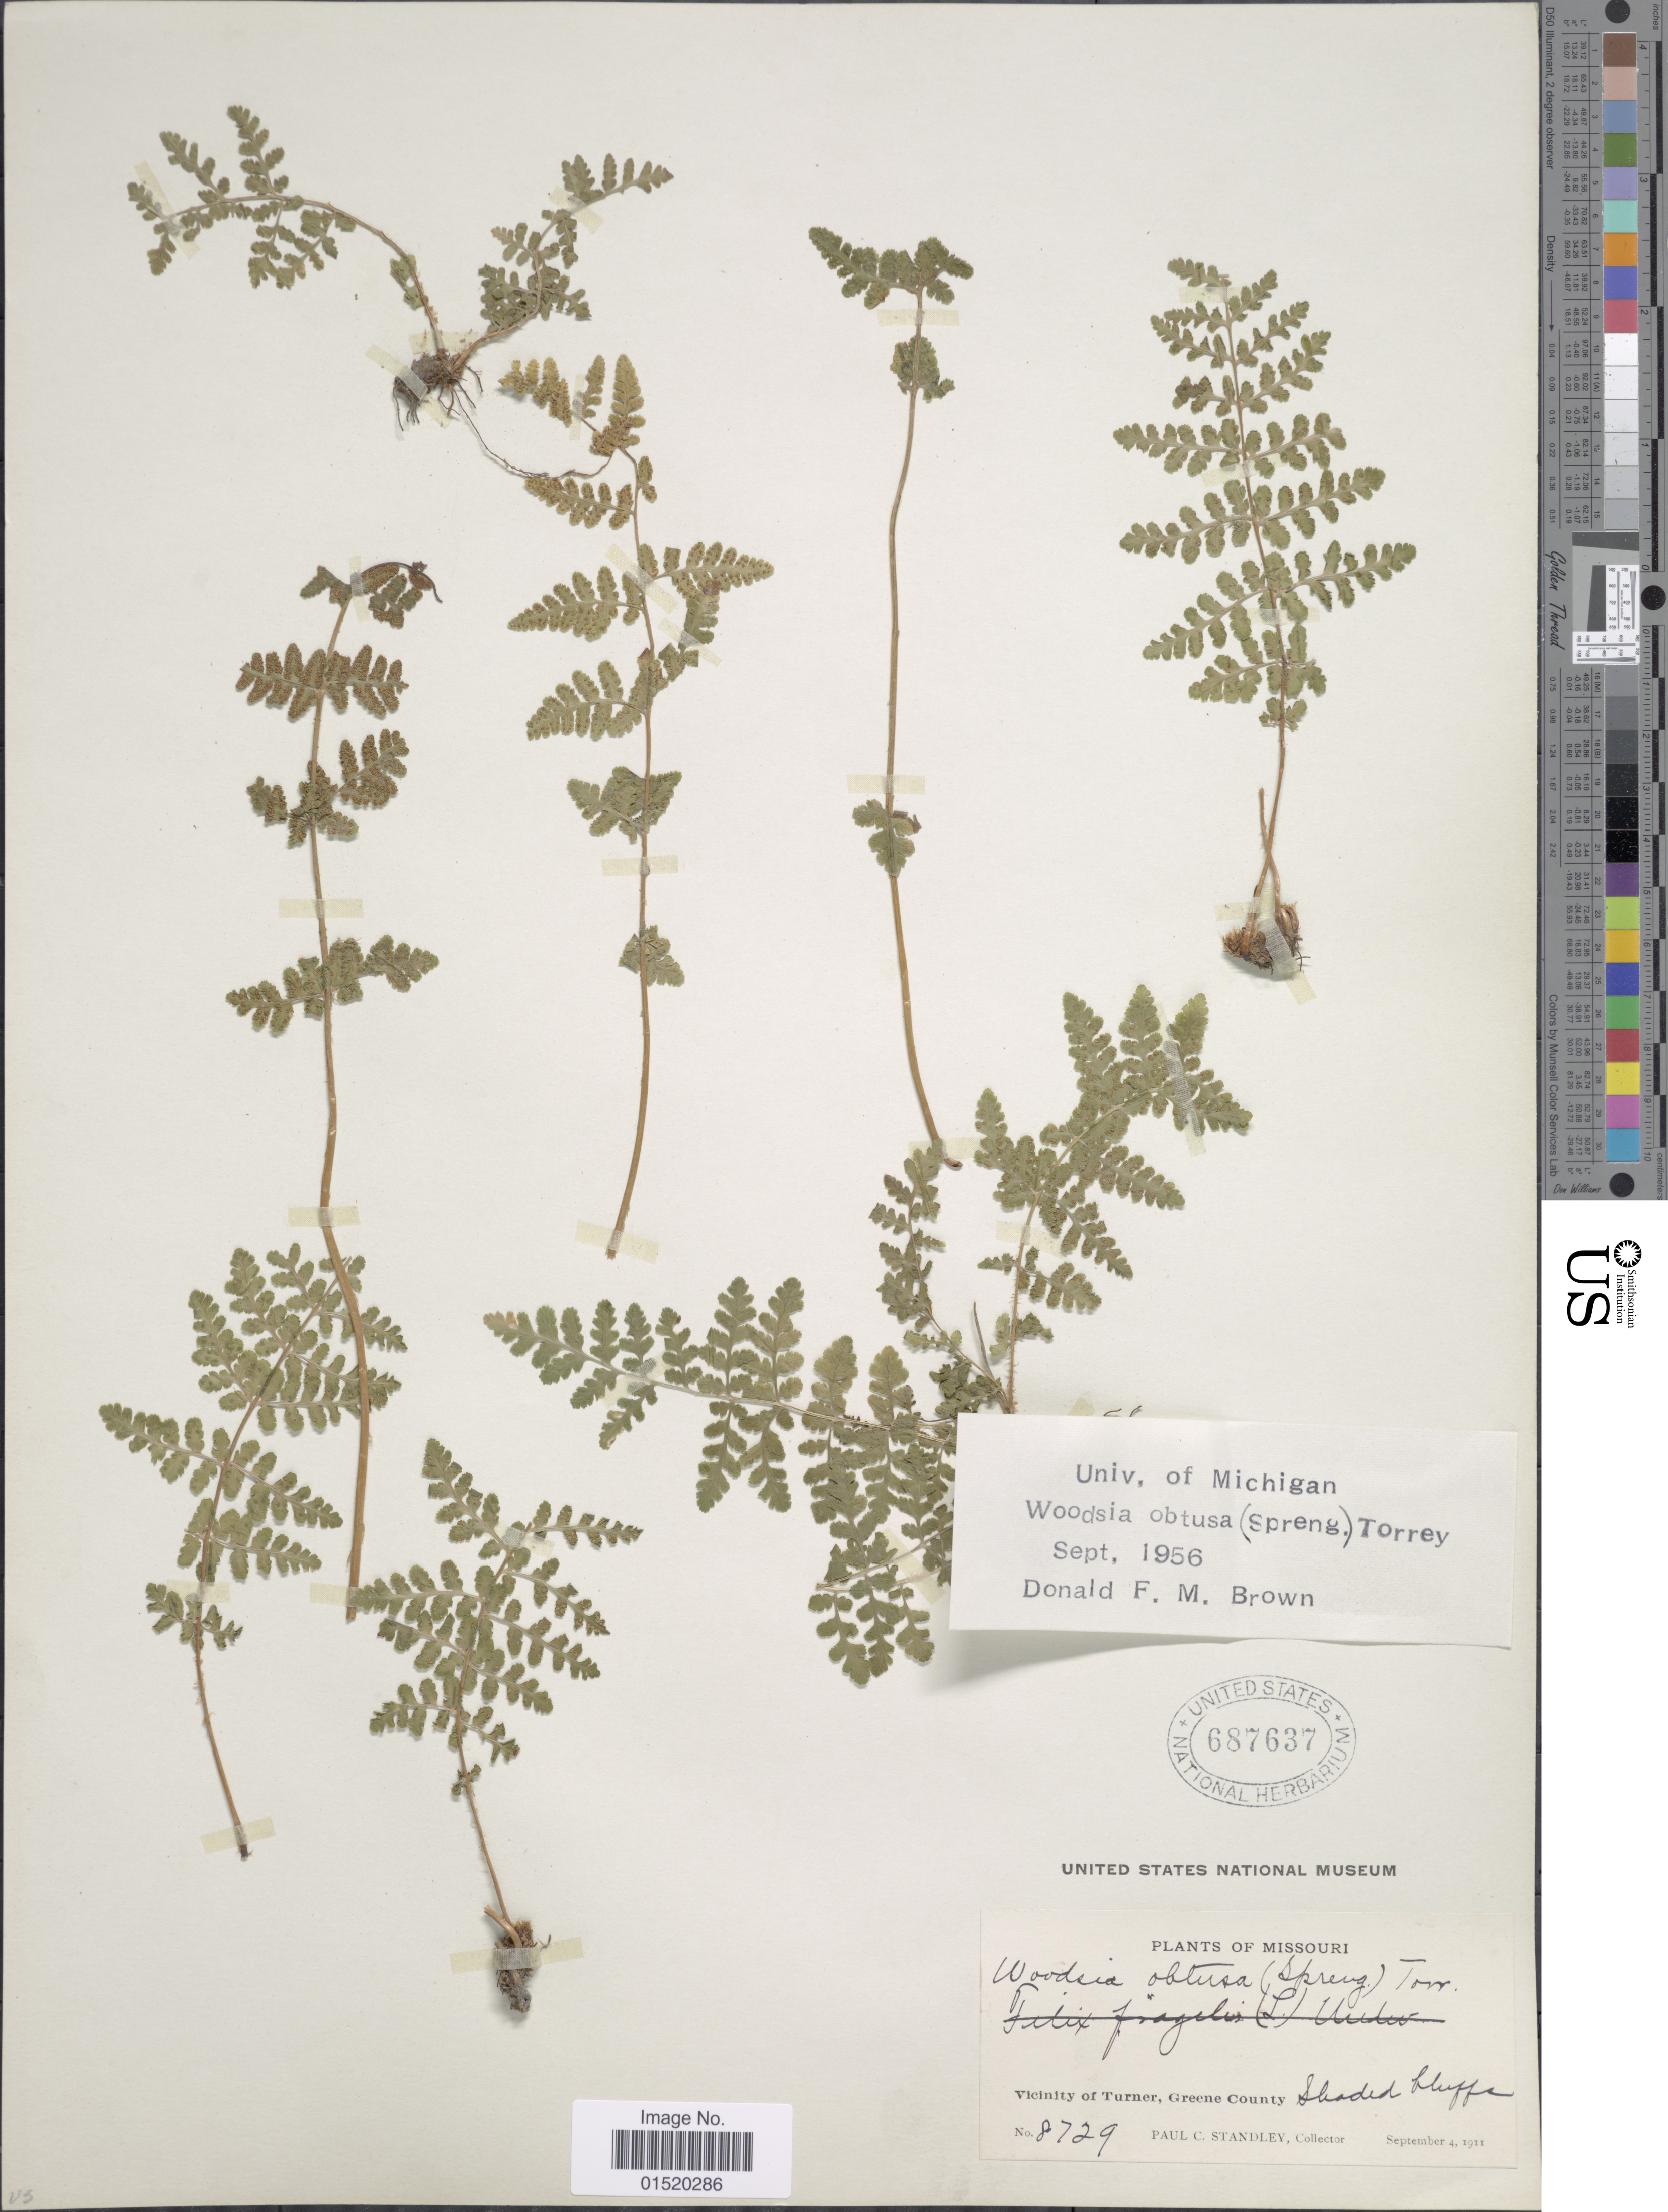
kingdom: Plantae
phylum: Tracheophyta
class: Polypodiopsida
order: Polypodiales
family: Woodsiaceae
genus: Woodsia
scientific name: Woodsia obtusa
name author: (Spreng.) Torr.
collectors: P. C. Standley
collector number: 8729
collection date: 1911-09-04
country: United States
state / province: Missouri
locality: Vicinity of Turner, Greene County, Shaded bluffs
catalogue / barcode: US 687637